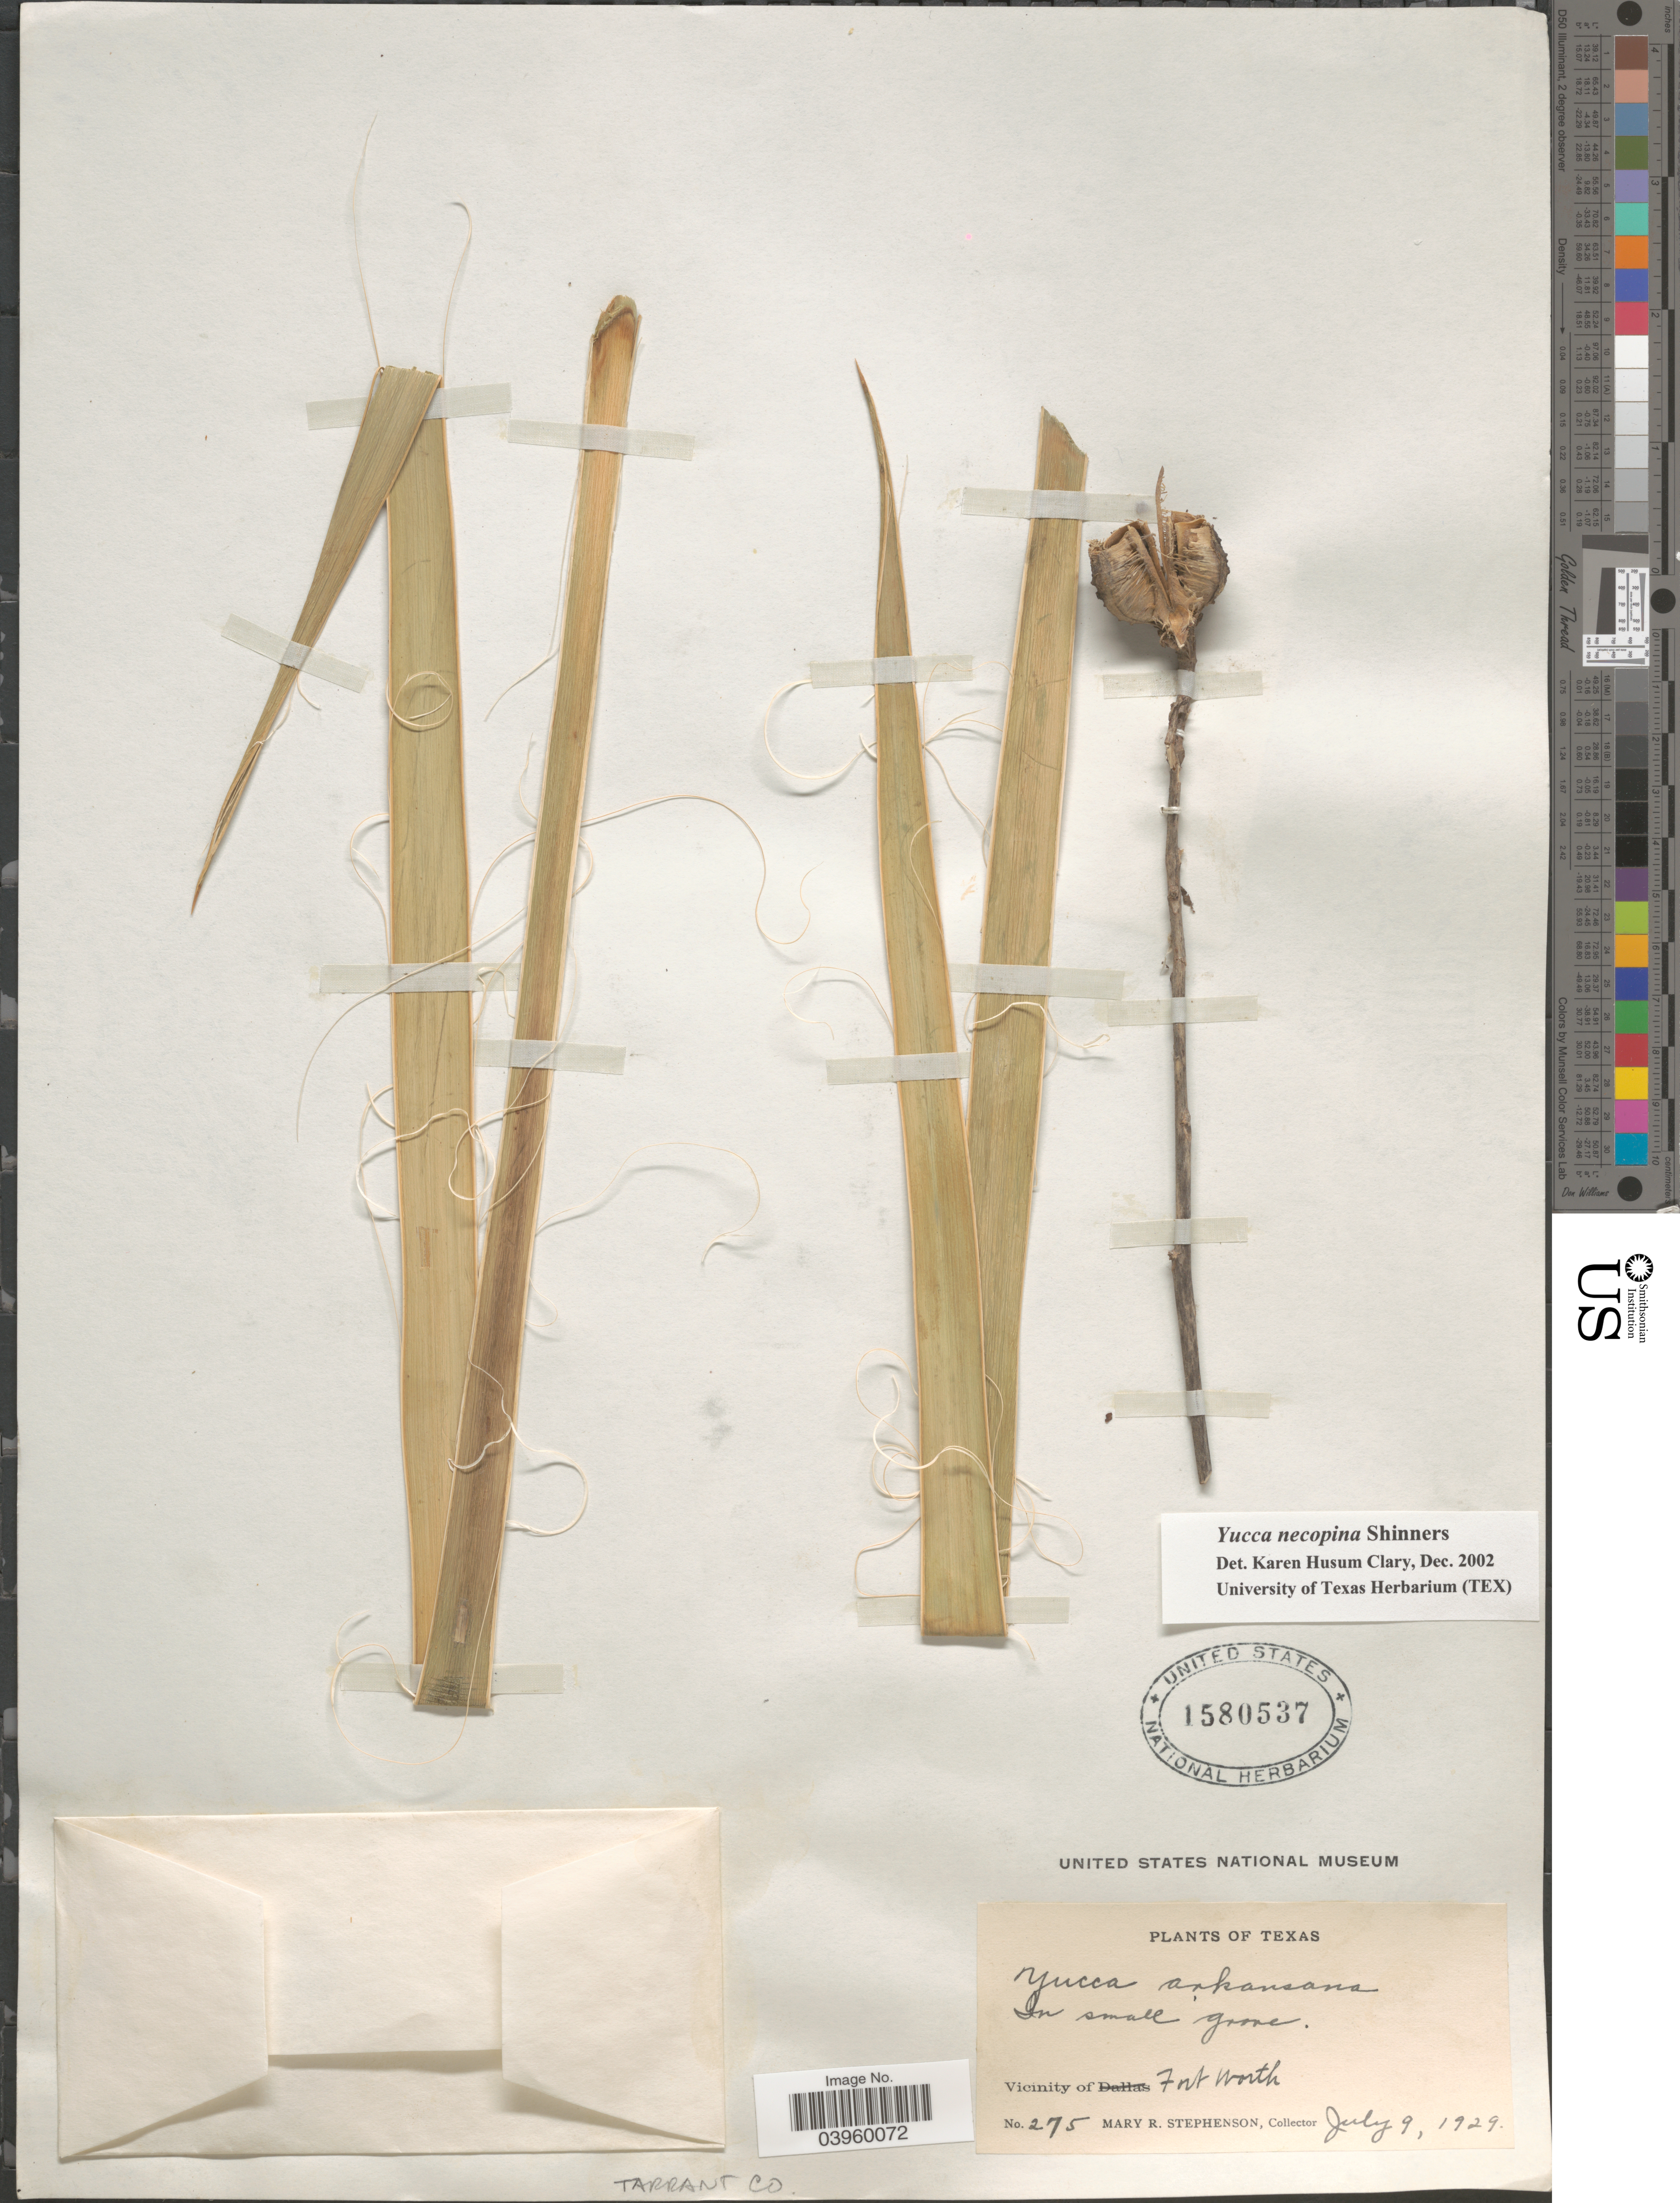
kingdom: Plantae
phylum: Tracheophyta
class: Liliopsida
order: Asparagales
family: Asparagaceae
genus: Yucca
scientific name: Yucca necopina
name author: Shinners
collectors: M. Stephenson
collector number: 275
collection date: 1929-07-09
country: United States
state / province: Texas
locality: Vicinity of Forth Worth.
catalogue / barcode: US 1580537